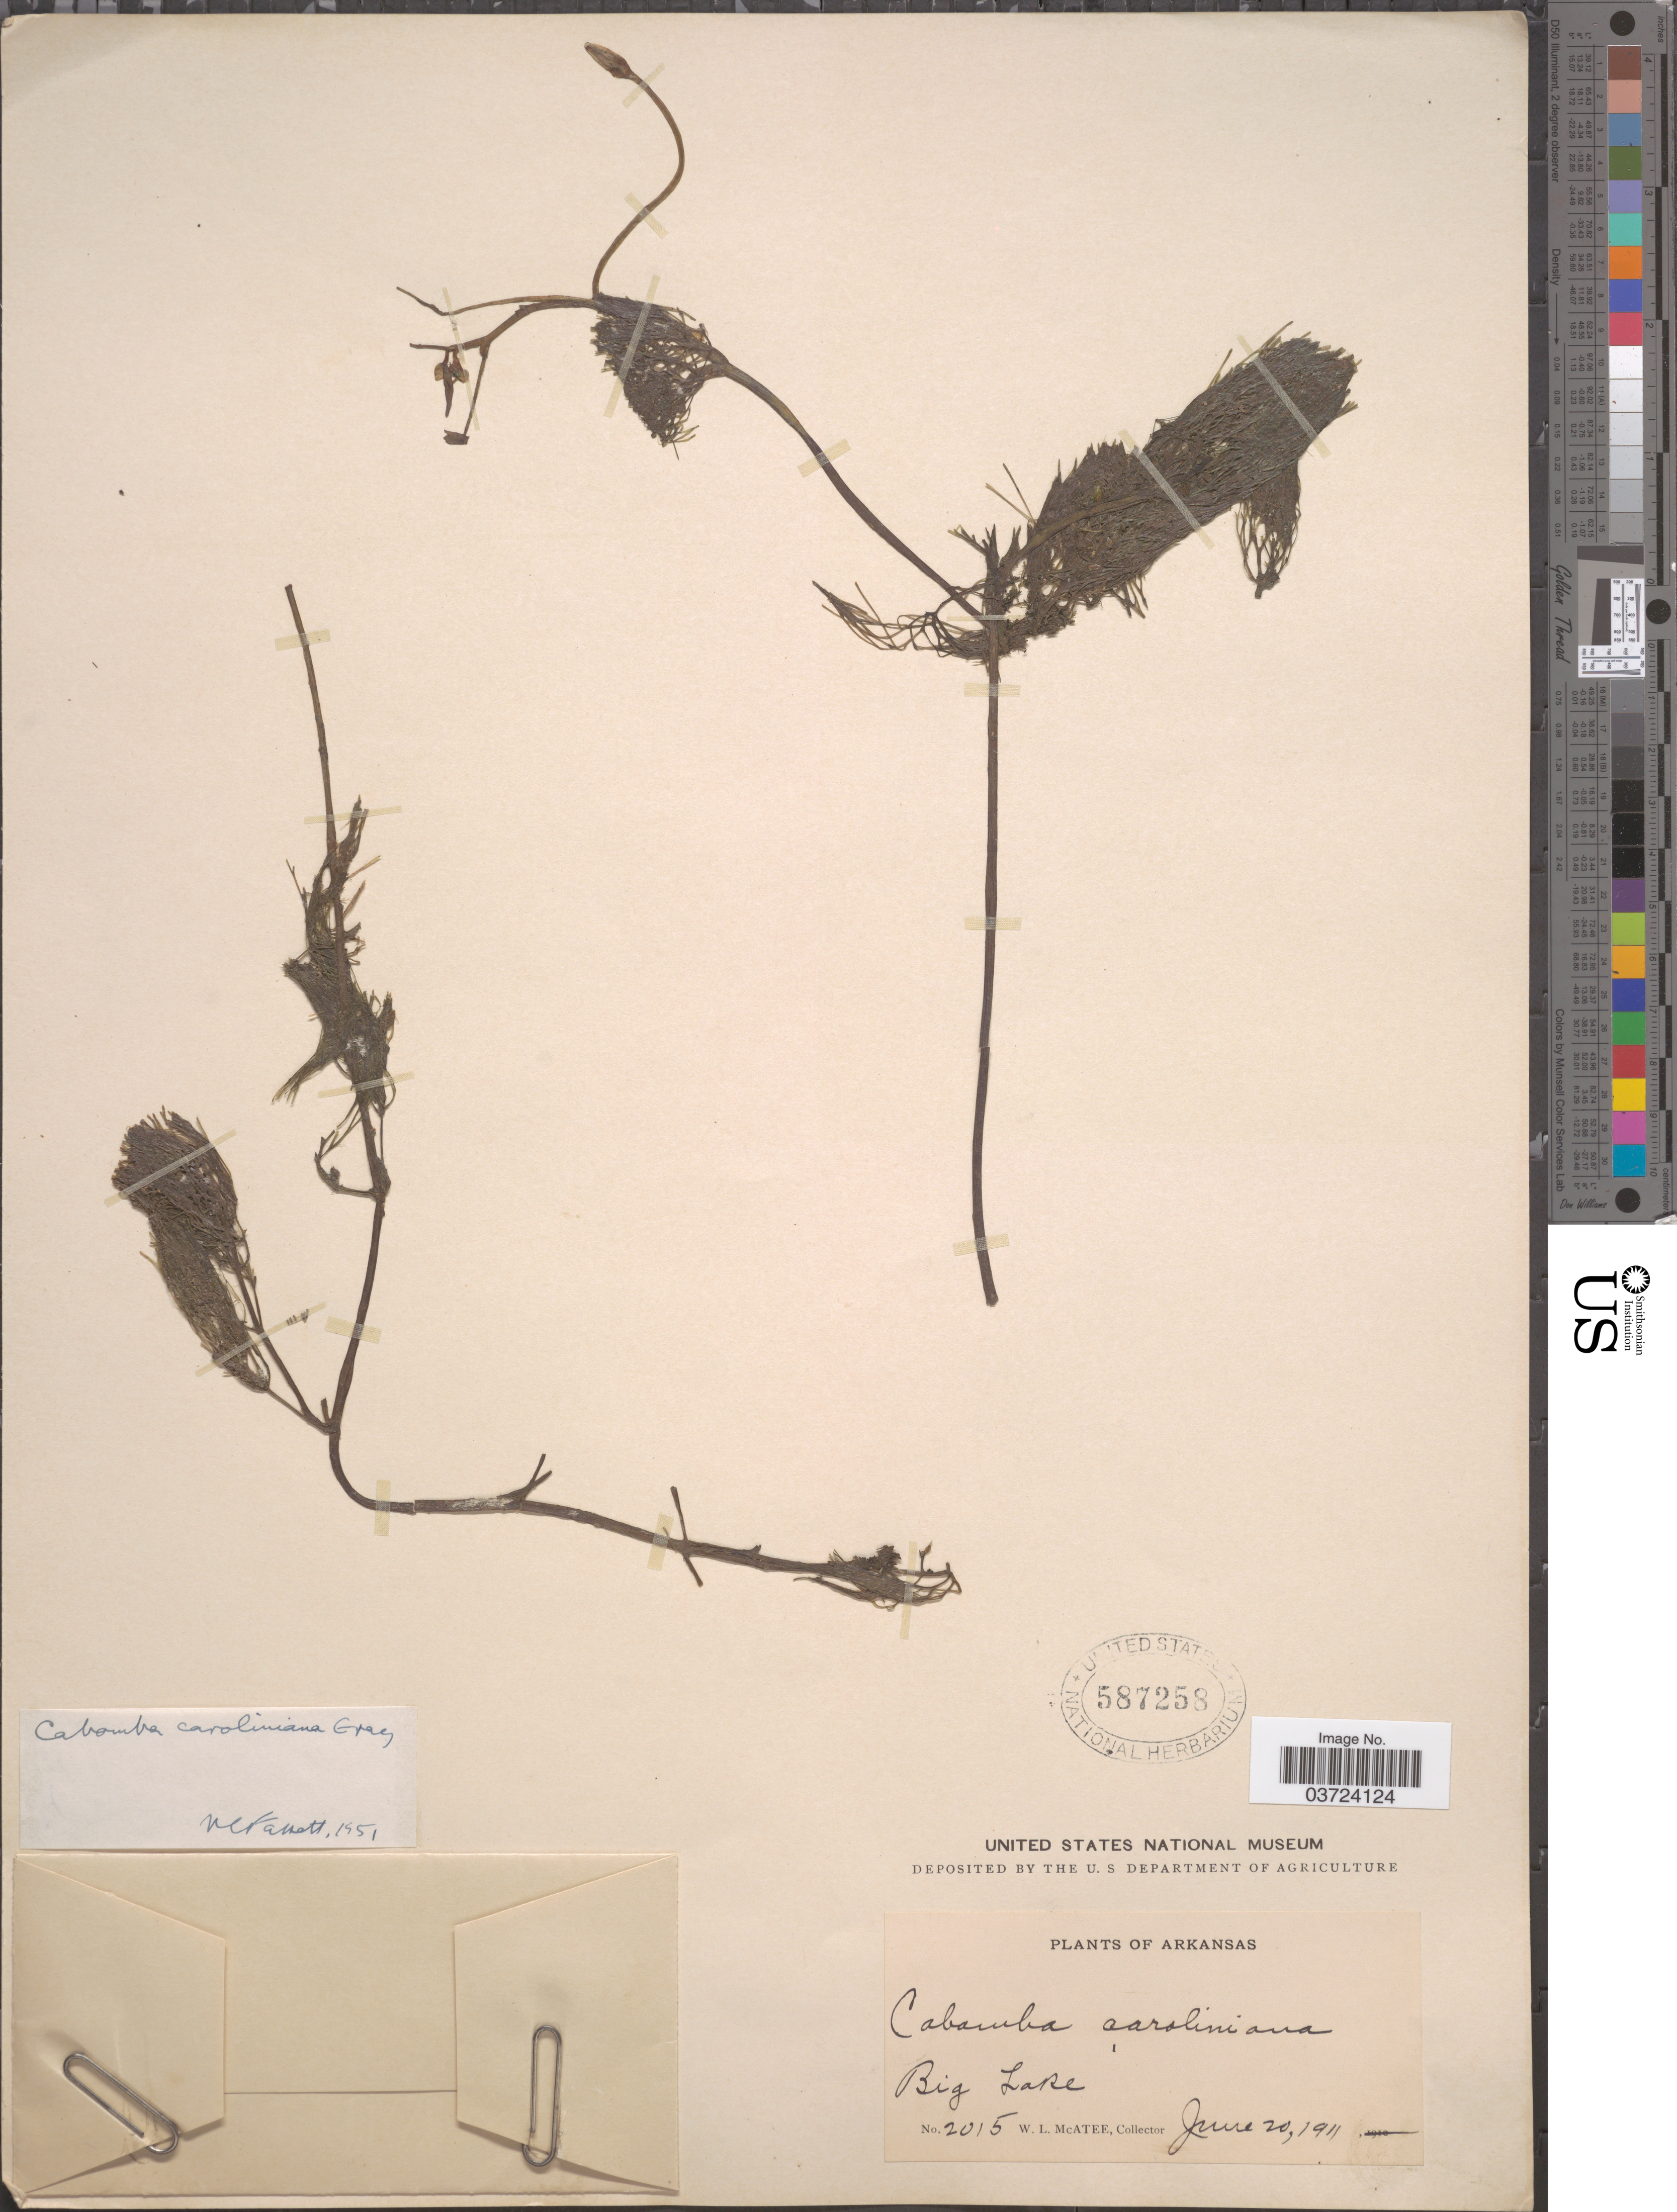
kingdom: Plantae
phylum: Tracheophyta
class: Magnoliopsida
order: Nymphaeales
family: Cabombaceae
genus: Cabomba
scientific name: Cabomba caroliniana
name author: A. Gray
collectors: W. McAtee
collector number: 2015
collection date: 1911-06-20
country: United States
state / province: Arkansas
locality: Big Lake.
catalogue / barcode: US 587258